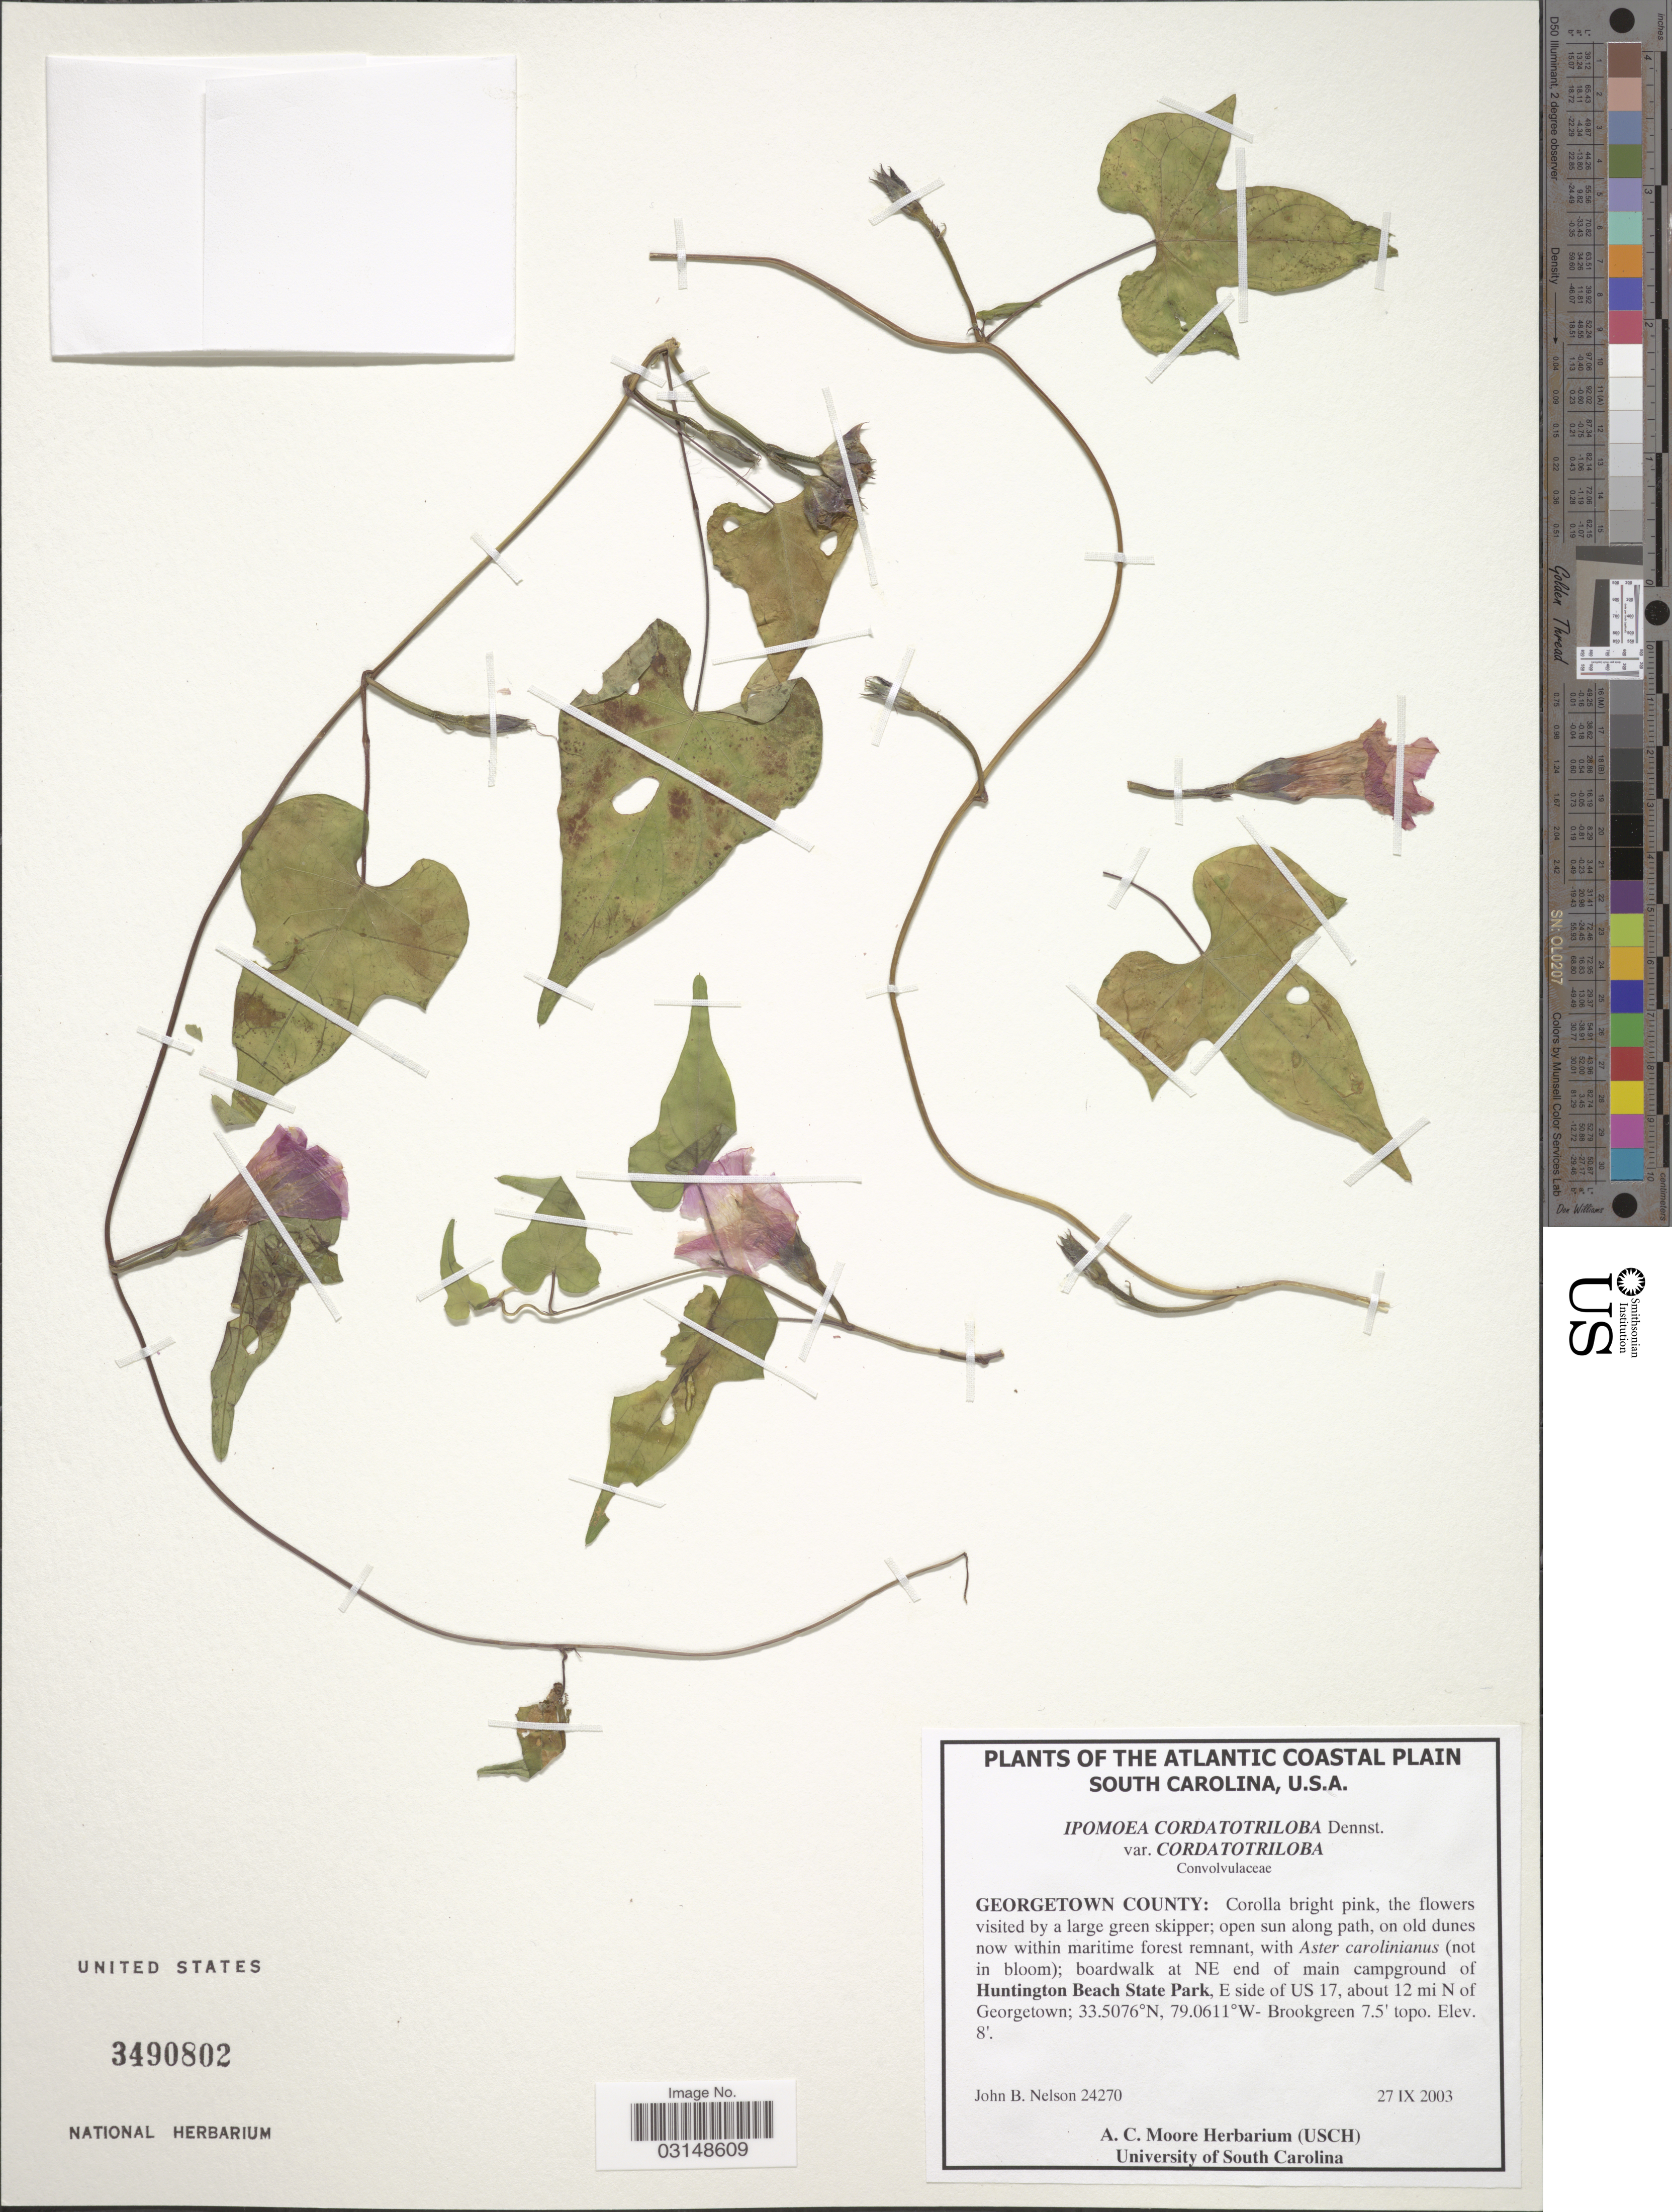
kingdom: Plantae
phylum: Tracheophyta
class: Magnoliopsida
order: Solanales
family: Convolvulaceae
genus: Ipomoea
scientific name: Ipomoea cordatotriloba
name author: Dennst.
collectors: J. B. Nelson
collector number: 24270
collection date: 2003-09-27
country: United States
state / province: South Carolina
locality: The Atlantic Coastal Plain, Georgetown County: boardwalk at NE end of main campground of Huntington Beach State Park, E side of US 17, about 12 mi N of Georgetown, Brookgreen 7.5' topo.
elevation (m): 2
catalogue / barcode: US 3490802